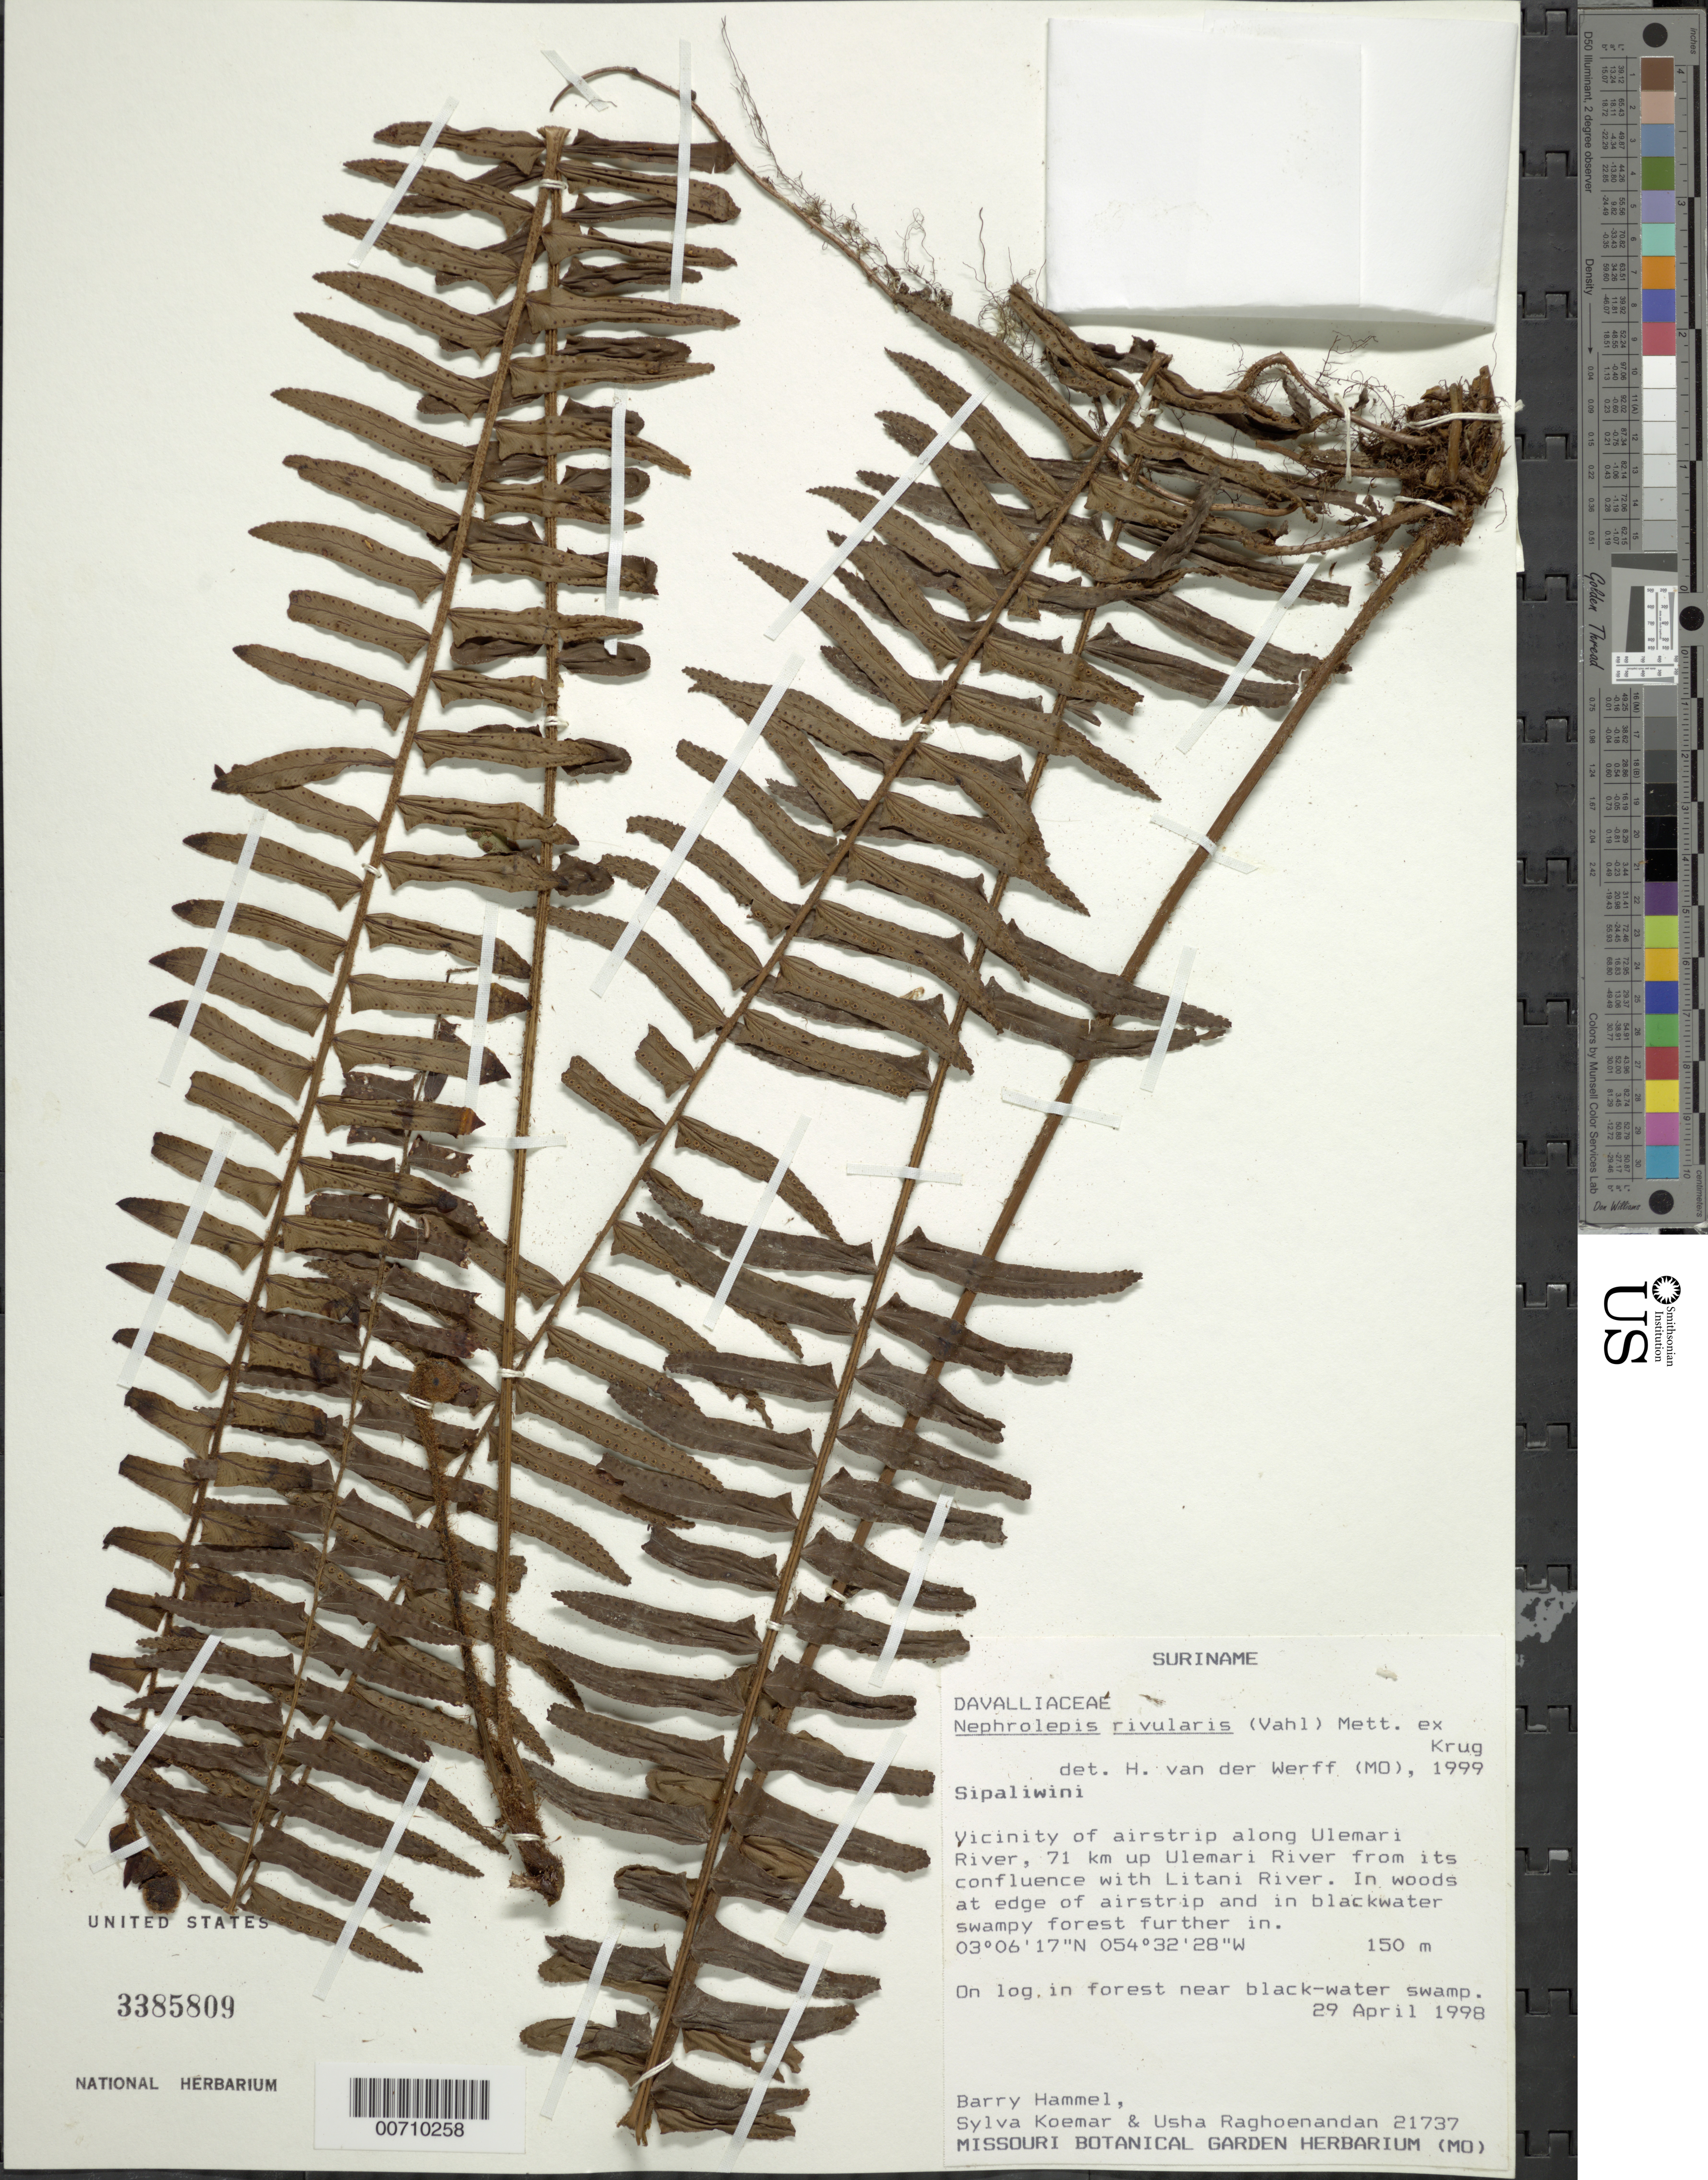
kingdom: Plantae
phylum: Tracheophyta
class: Polypodiopsida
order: Polypodiales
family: Nephrolepidaceae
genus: Nephrolepis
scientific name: Nephrolepis rivularis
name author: (Vahl) Mett. ex Krug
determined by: van der Werff, H., (MO), Missouri Botanical Garden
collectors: B. Hammel, S. Koemar & U. Raghoenandan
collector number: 21737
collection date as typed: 29-Apr-98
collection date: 1998-04-29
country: Suriname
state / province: Sipaliwini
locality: Ulemari R., ca. 71 km upstream from confl. with Litani R.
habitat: Woods at edge of airstrip and in blackwater swampy forest further in; on log, in forest near black-water swamp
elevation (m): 150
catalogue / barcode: US 3385809